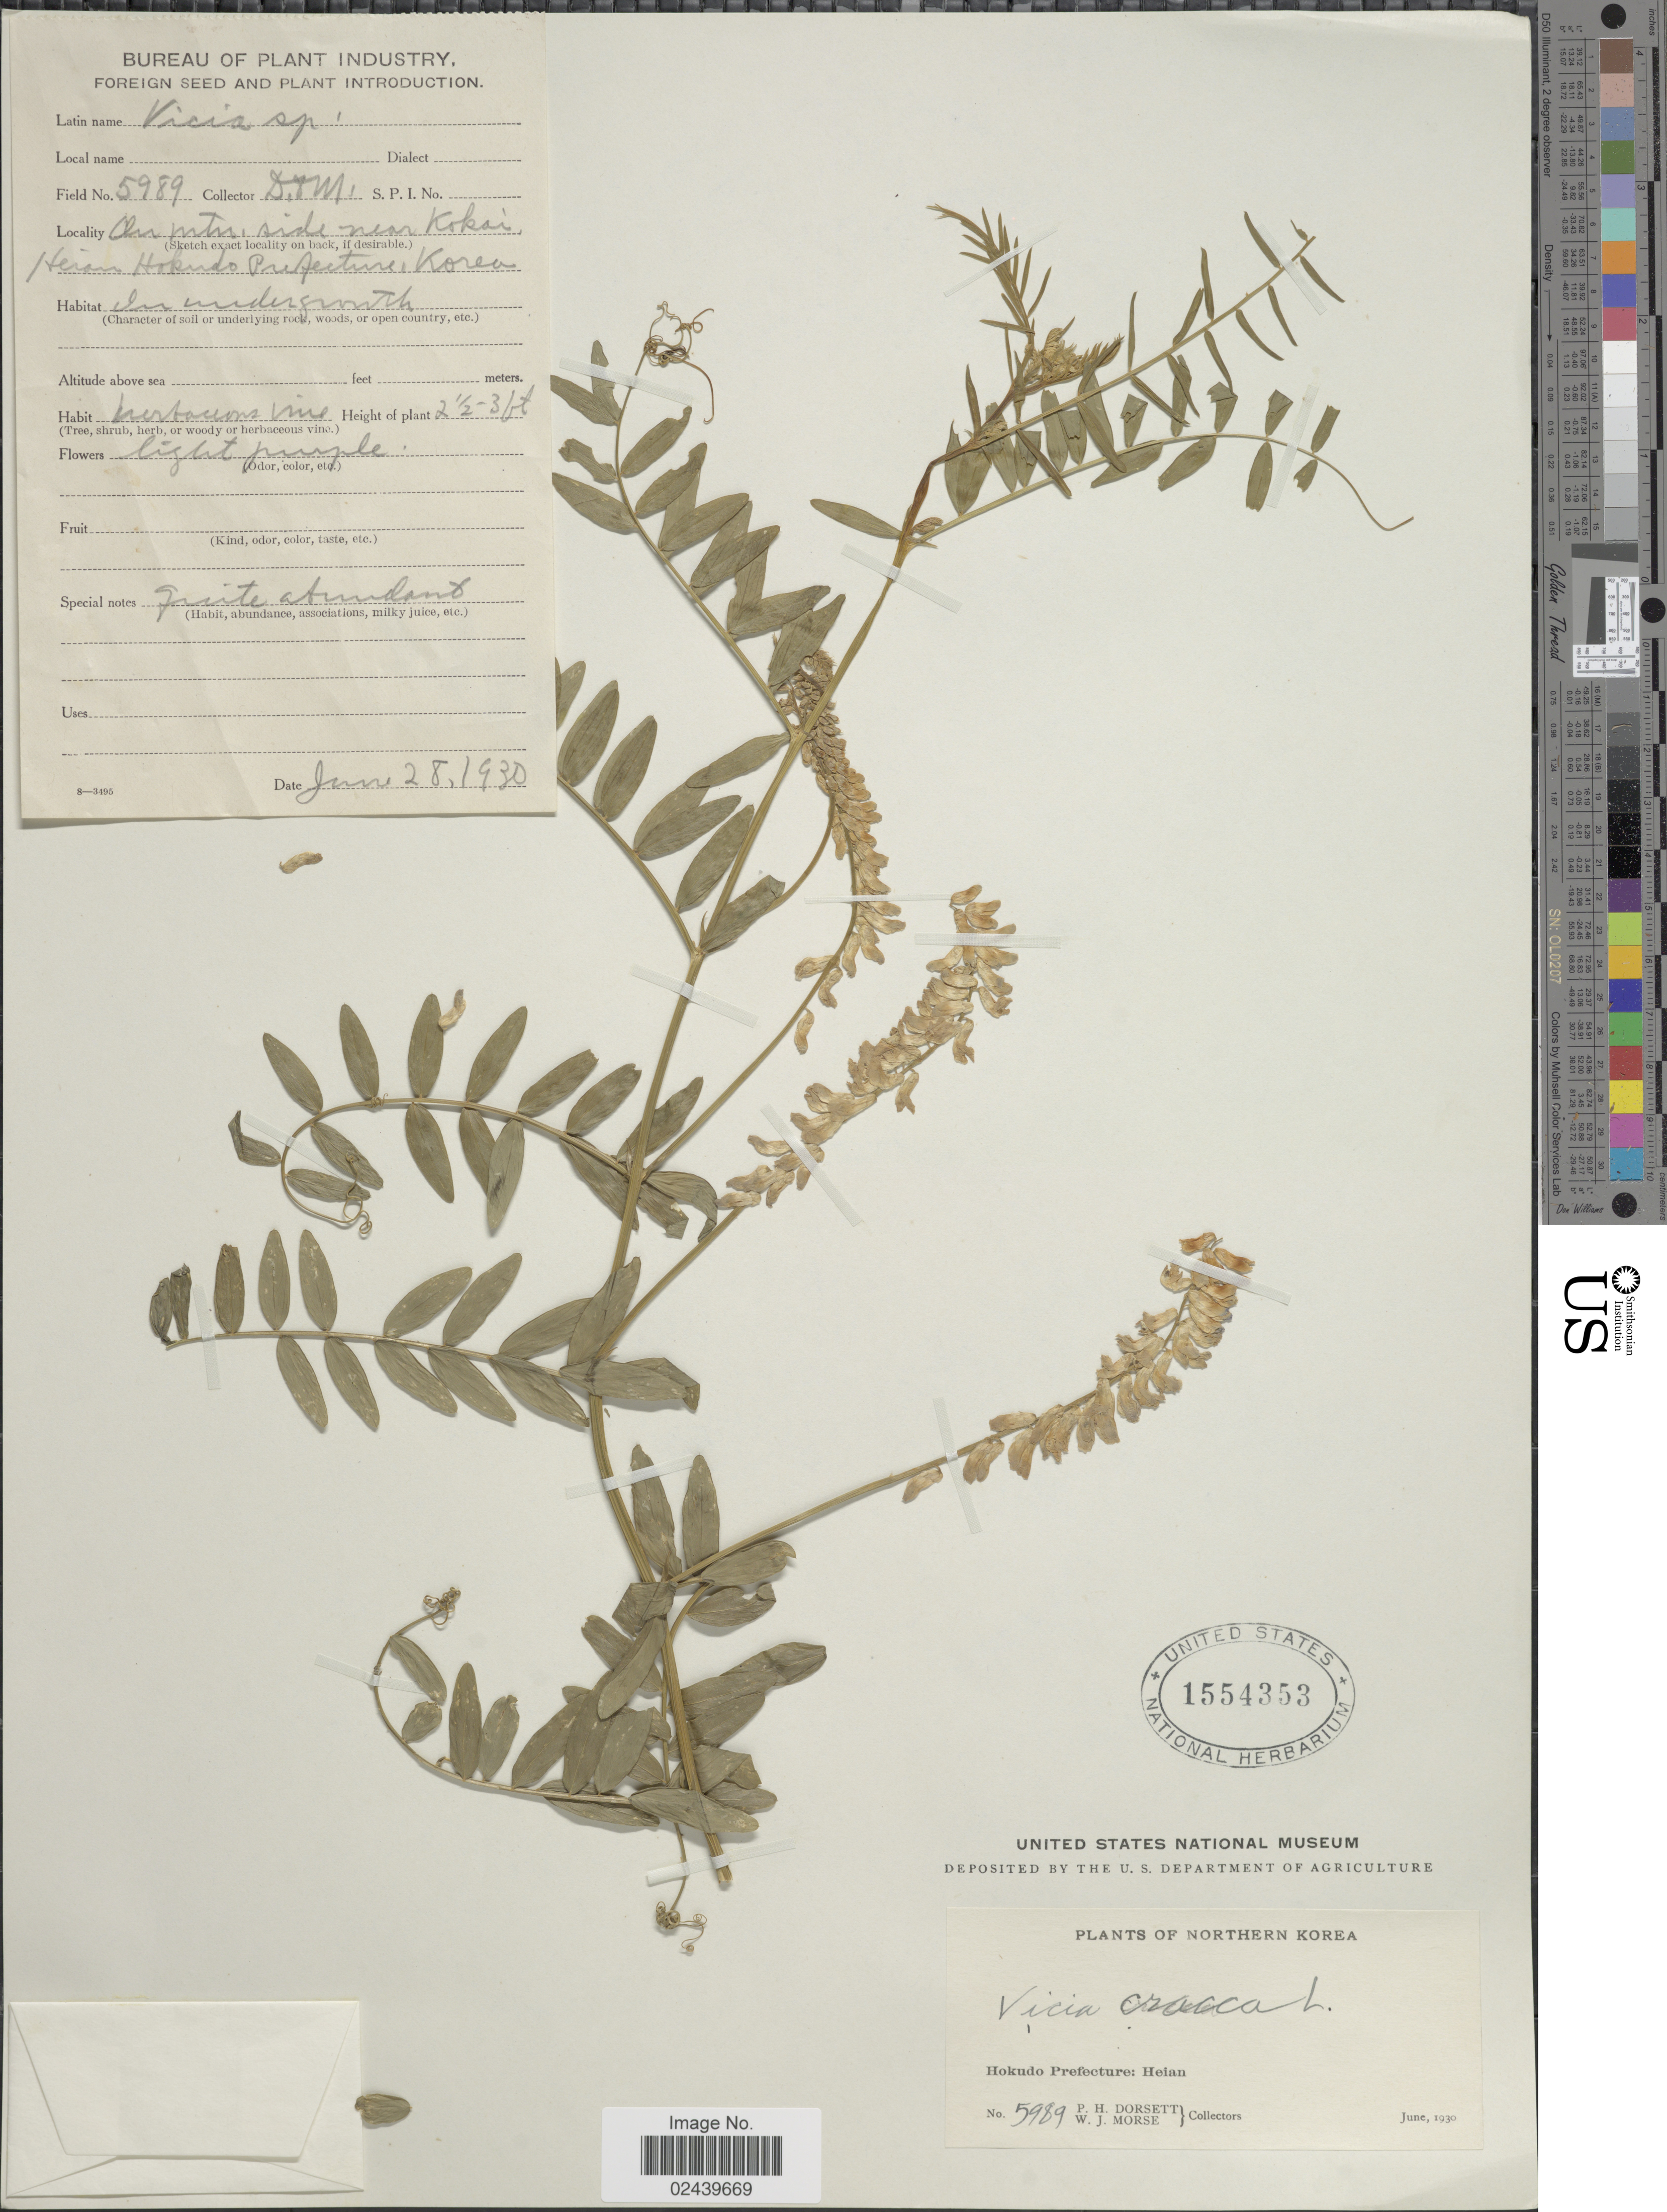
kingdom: Plantae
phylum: Tracheophyta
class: Magnoliopsida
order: Fabales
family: Fabaceae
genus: Vicia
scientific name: Vicia cracca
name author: L.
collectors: P. H. Dorsett & W. J. Morse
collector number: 5989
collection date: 1930-06-28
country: North Korea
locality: Hokudo Prefecture: Heian. On mtn. side near Kokai. Northern Korea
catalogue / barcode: US 1554353